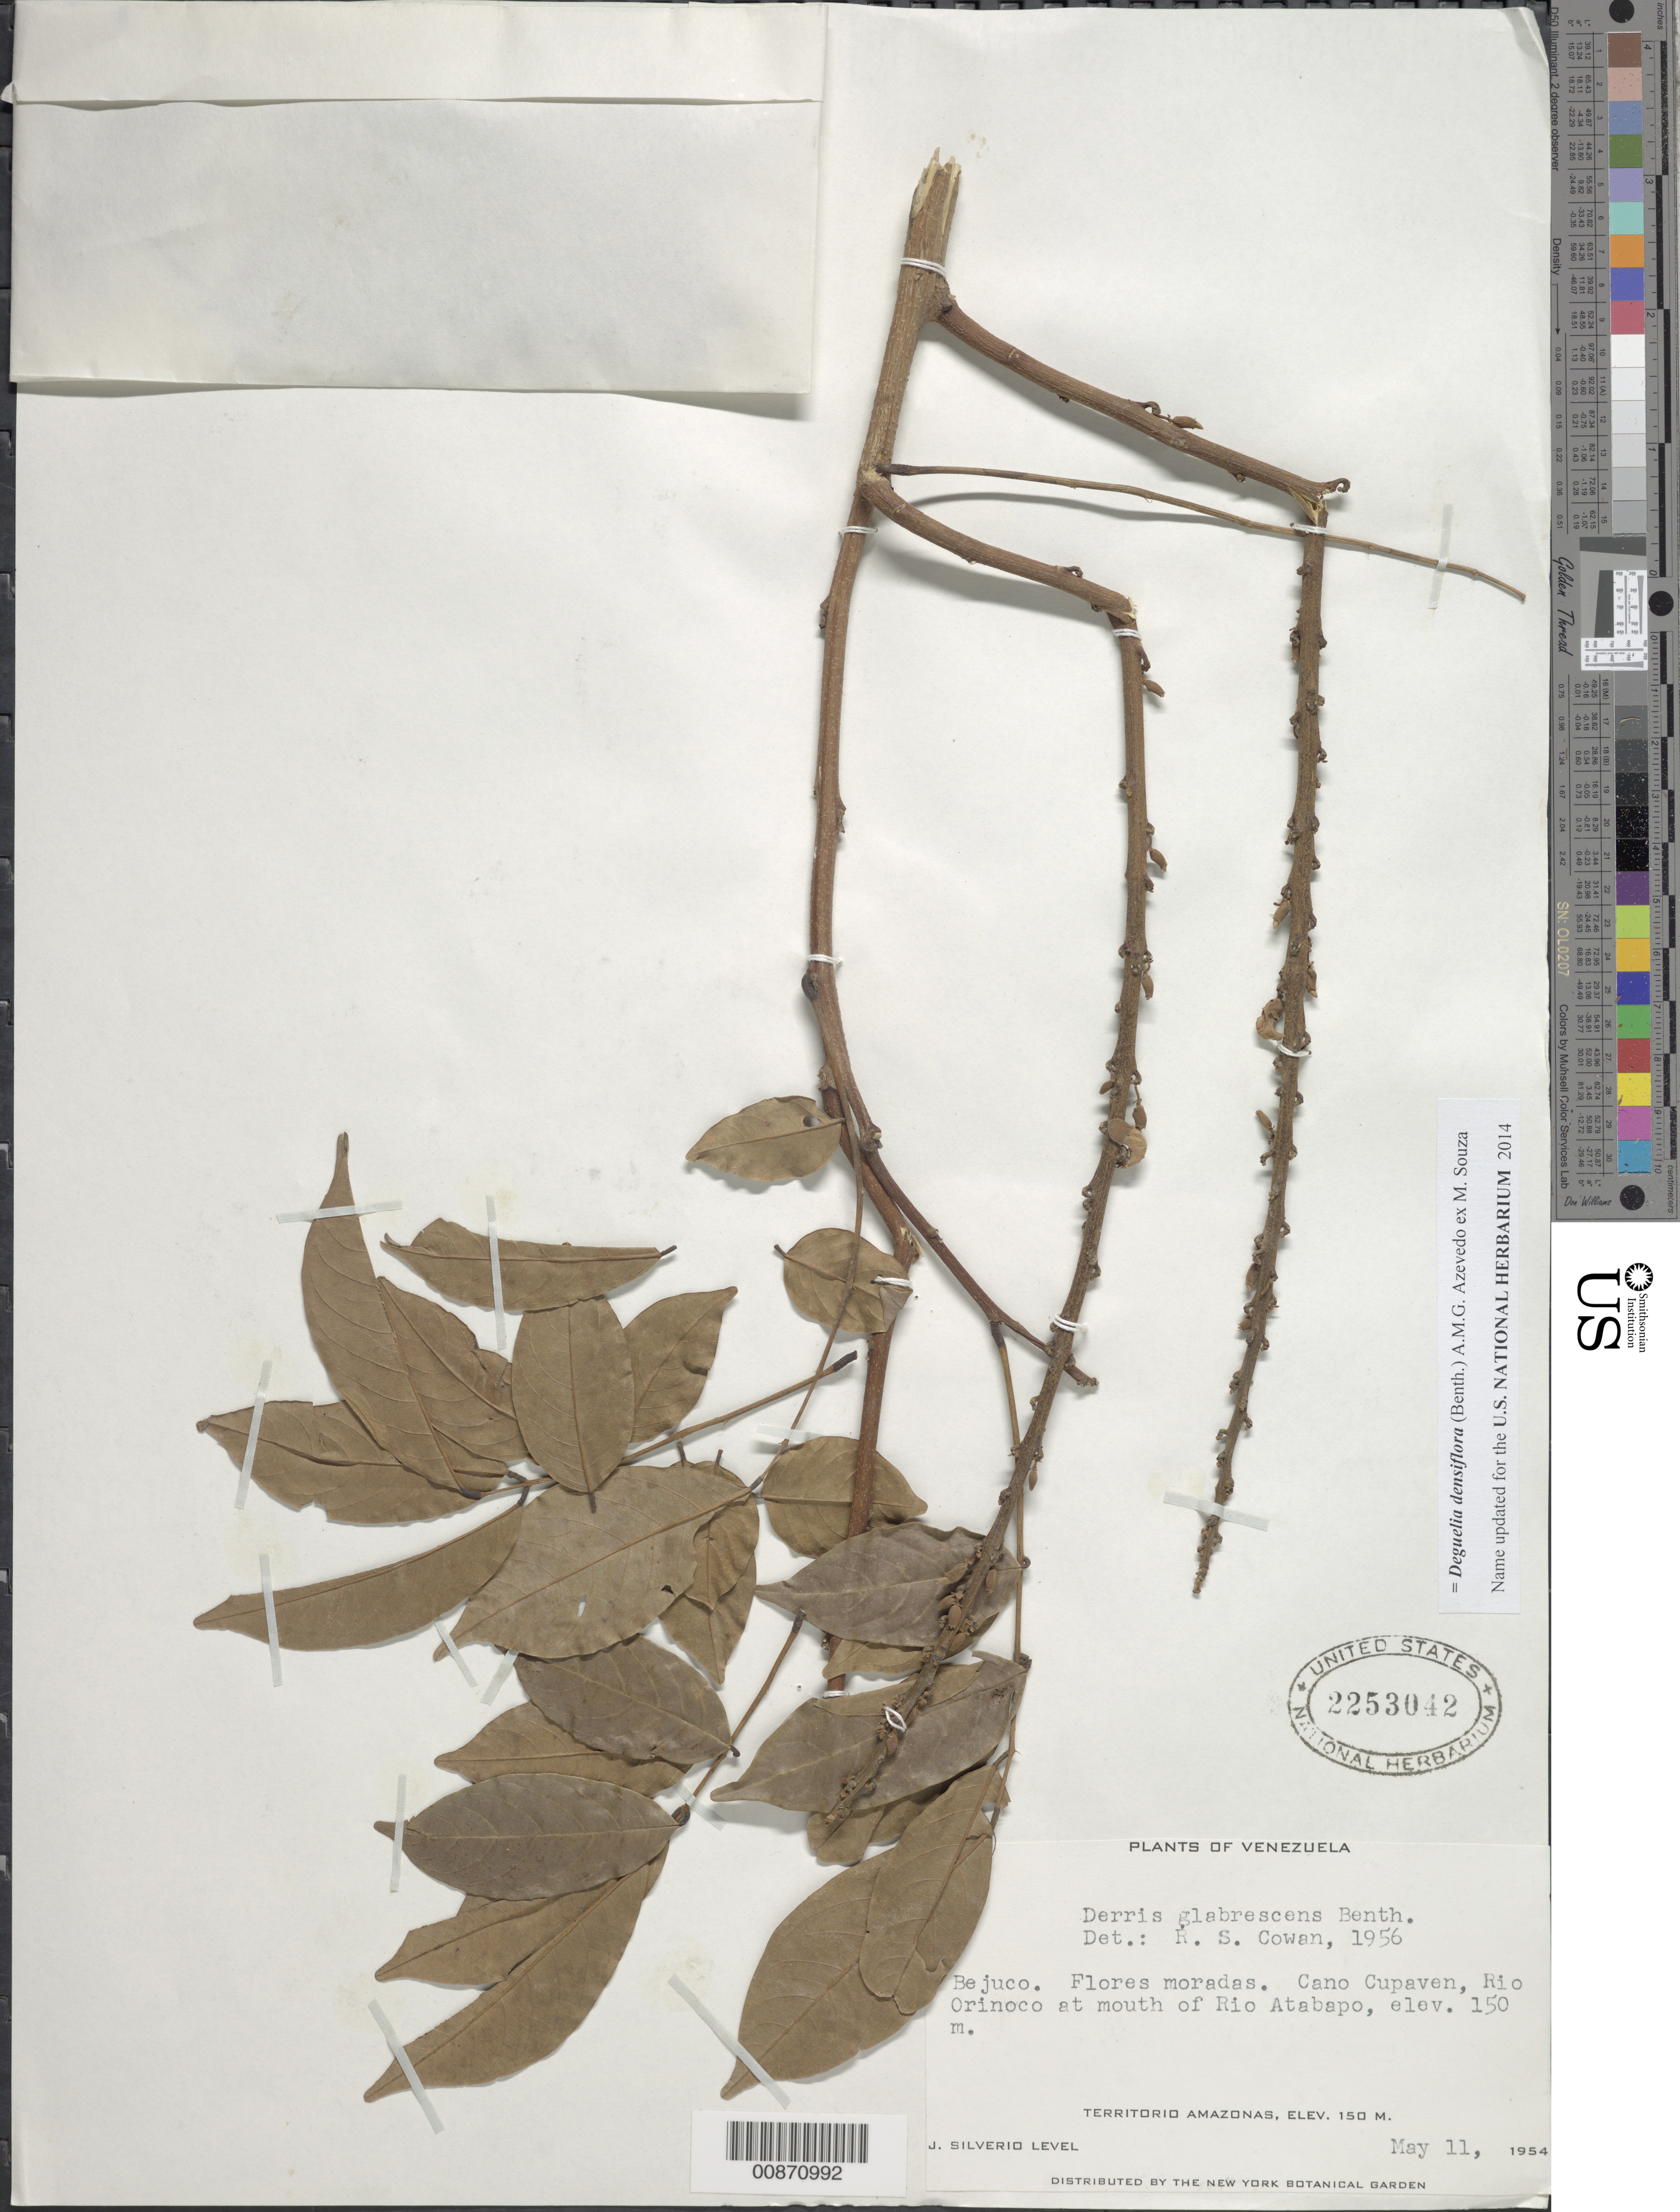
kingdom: Plantae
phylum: Tracheophyta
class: Magnoliopsida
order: Fabales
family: Fabaceae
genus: Deguelia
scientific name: Deguelia densiflora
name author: (Benth.) A.M.G. Azevedo ex M. Sousa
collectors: J. Silverio L.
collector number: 78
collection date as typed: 11-May-54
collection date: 1954-05-11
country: Venezuela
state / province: Amazonas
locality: Río Orinoco, at mouth of Río Atabapo, Caño Cupaven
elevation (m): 150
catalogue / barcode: US 2253042